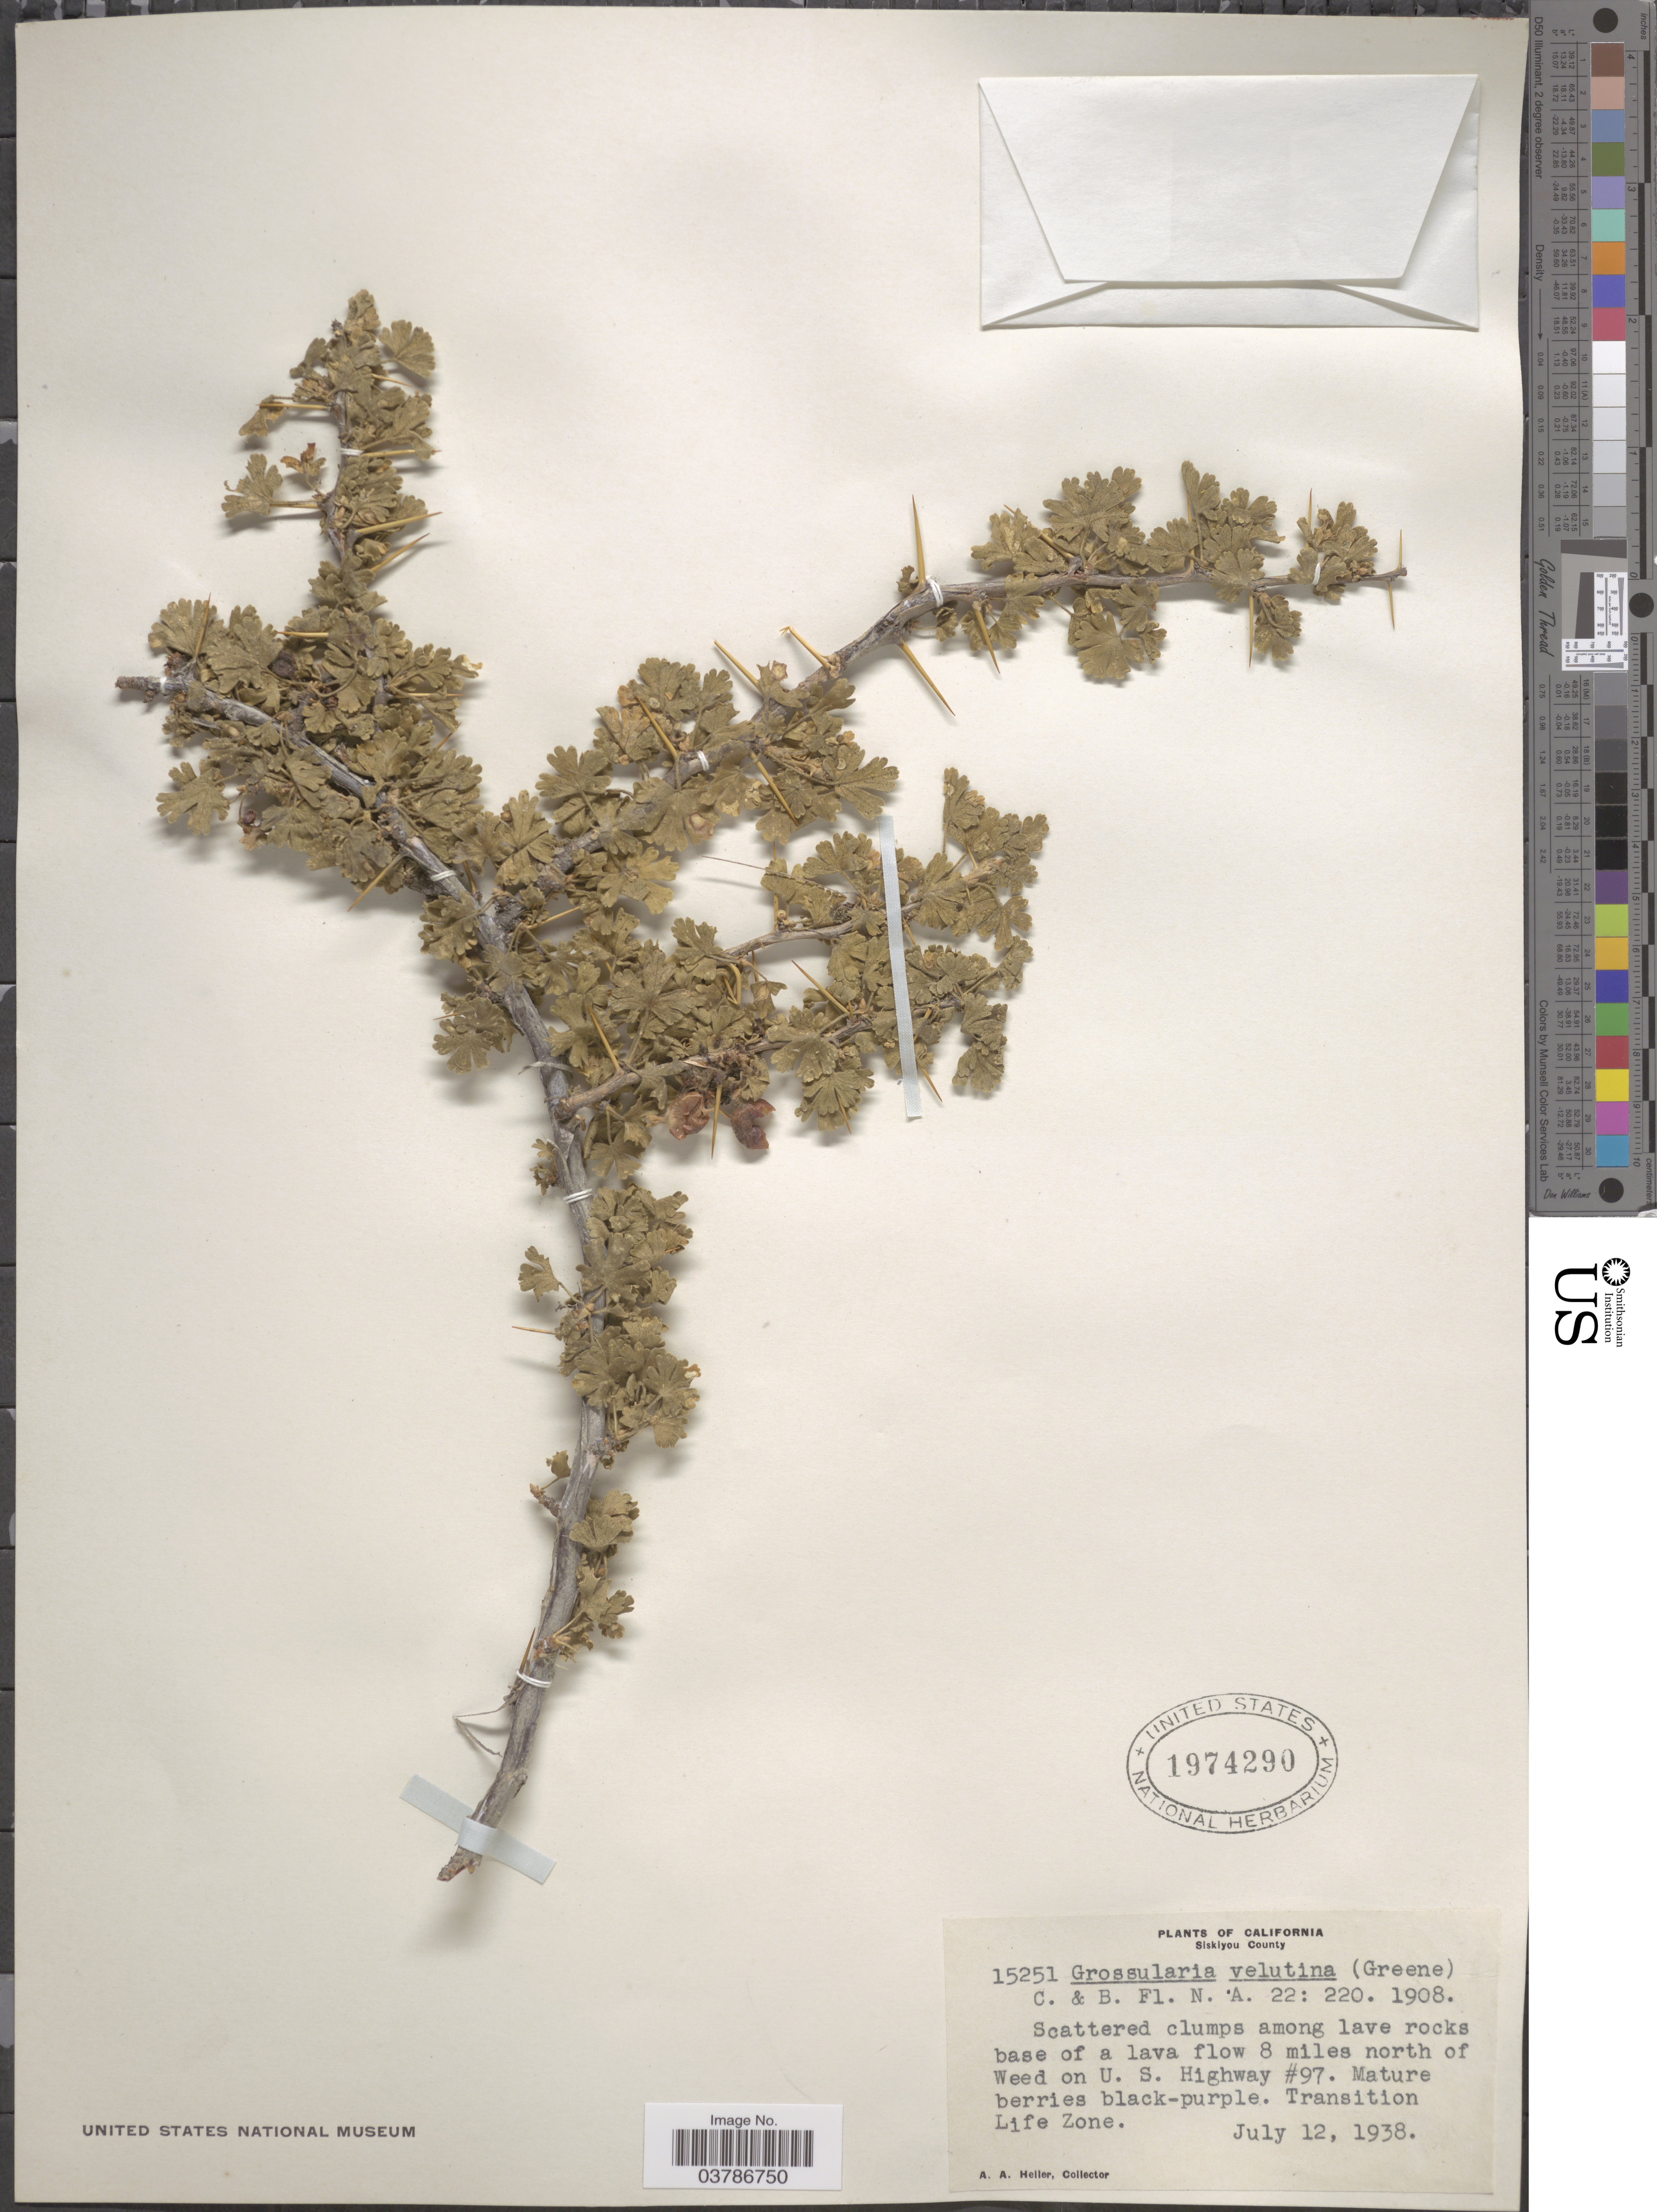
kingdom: Plantae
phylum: Tracheophyta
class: Magnoliopsida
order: Saxifragales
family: Grossulariaceae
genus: Ribes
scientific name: Ribes velutinum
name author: Greene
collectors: A. A. Heller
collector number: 15251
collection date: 1938-07-12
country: United States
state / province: California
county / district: Siskiyou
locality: Siskiyou County. Scattered clumps among lave rocks base of a lava flow 8 miles north of Weed on U.S. Highway #97. Transition Life Zone.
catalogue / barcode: US 1974290